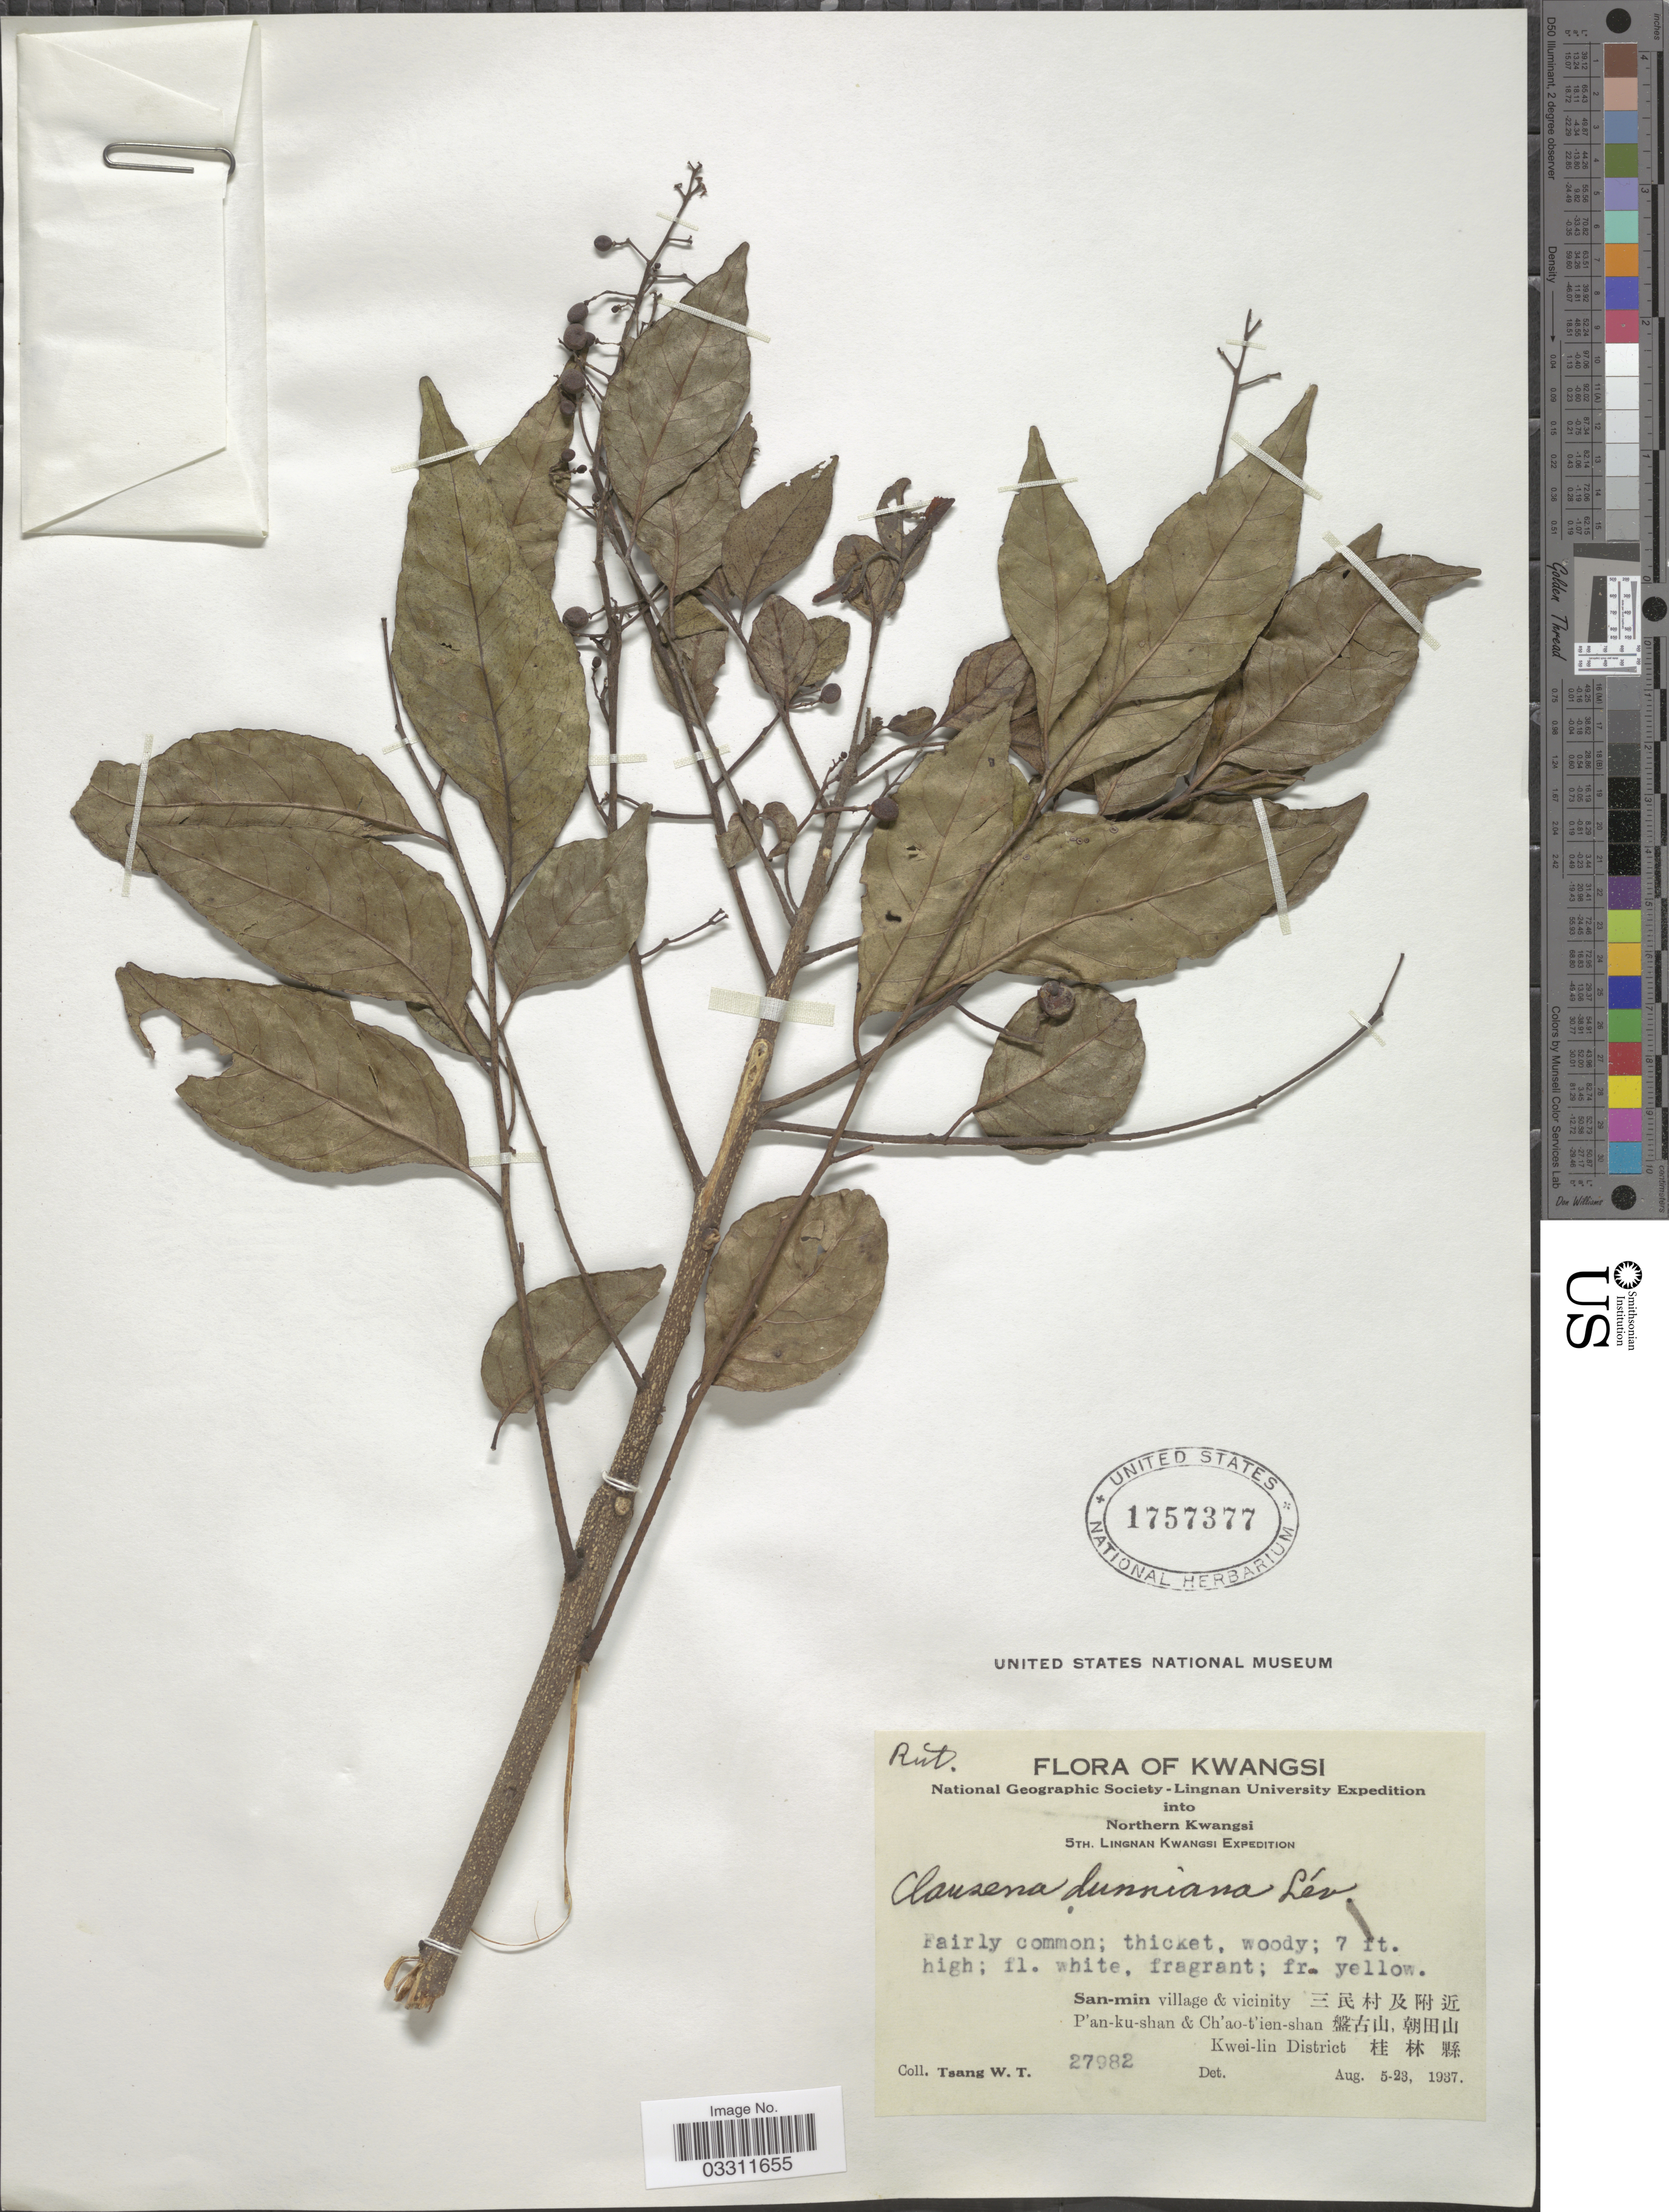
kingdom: Plantae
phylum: Tracheophyta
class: Magnoliopsida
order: Sapindales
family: Rutaceae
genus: Clausena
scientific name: Clausena dunniana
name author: H. Lév.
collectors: W. T. Tsang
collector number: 27982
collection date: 1937-08-05/1937-08-23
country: China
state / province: Guangxi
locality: Kwangsi. Northern Kwangsi. San-min village & vicinity X. P'an-ku-shan & Ch'ao-t'ien-shan X. Kwei-lin District X.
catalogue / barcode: US 1757377